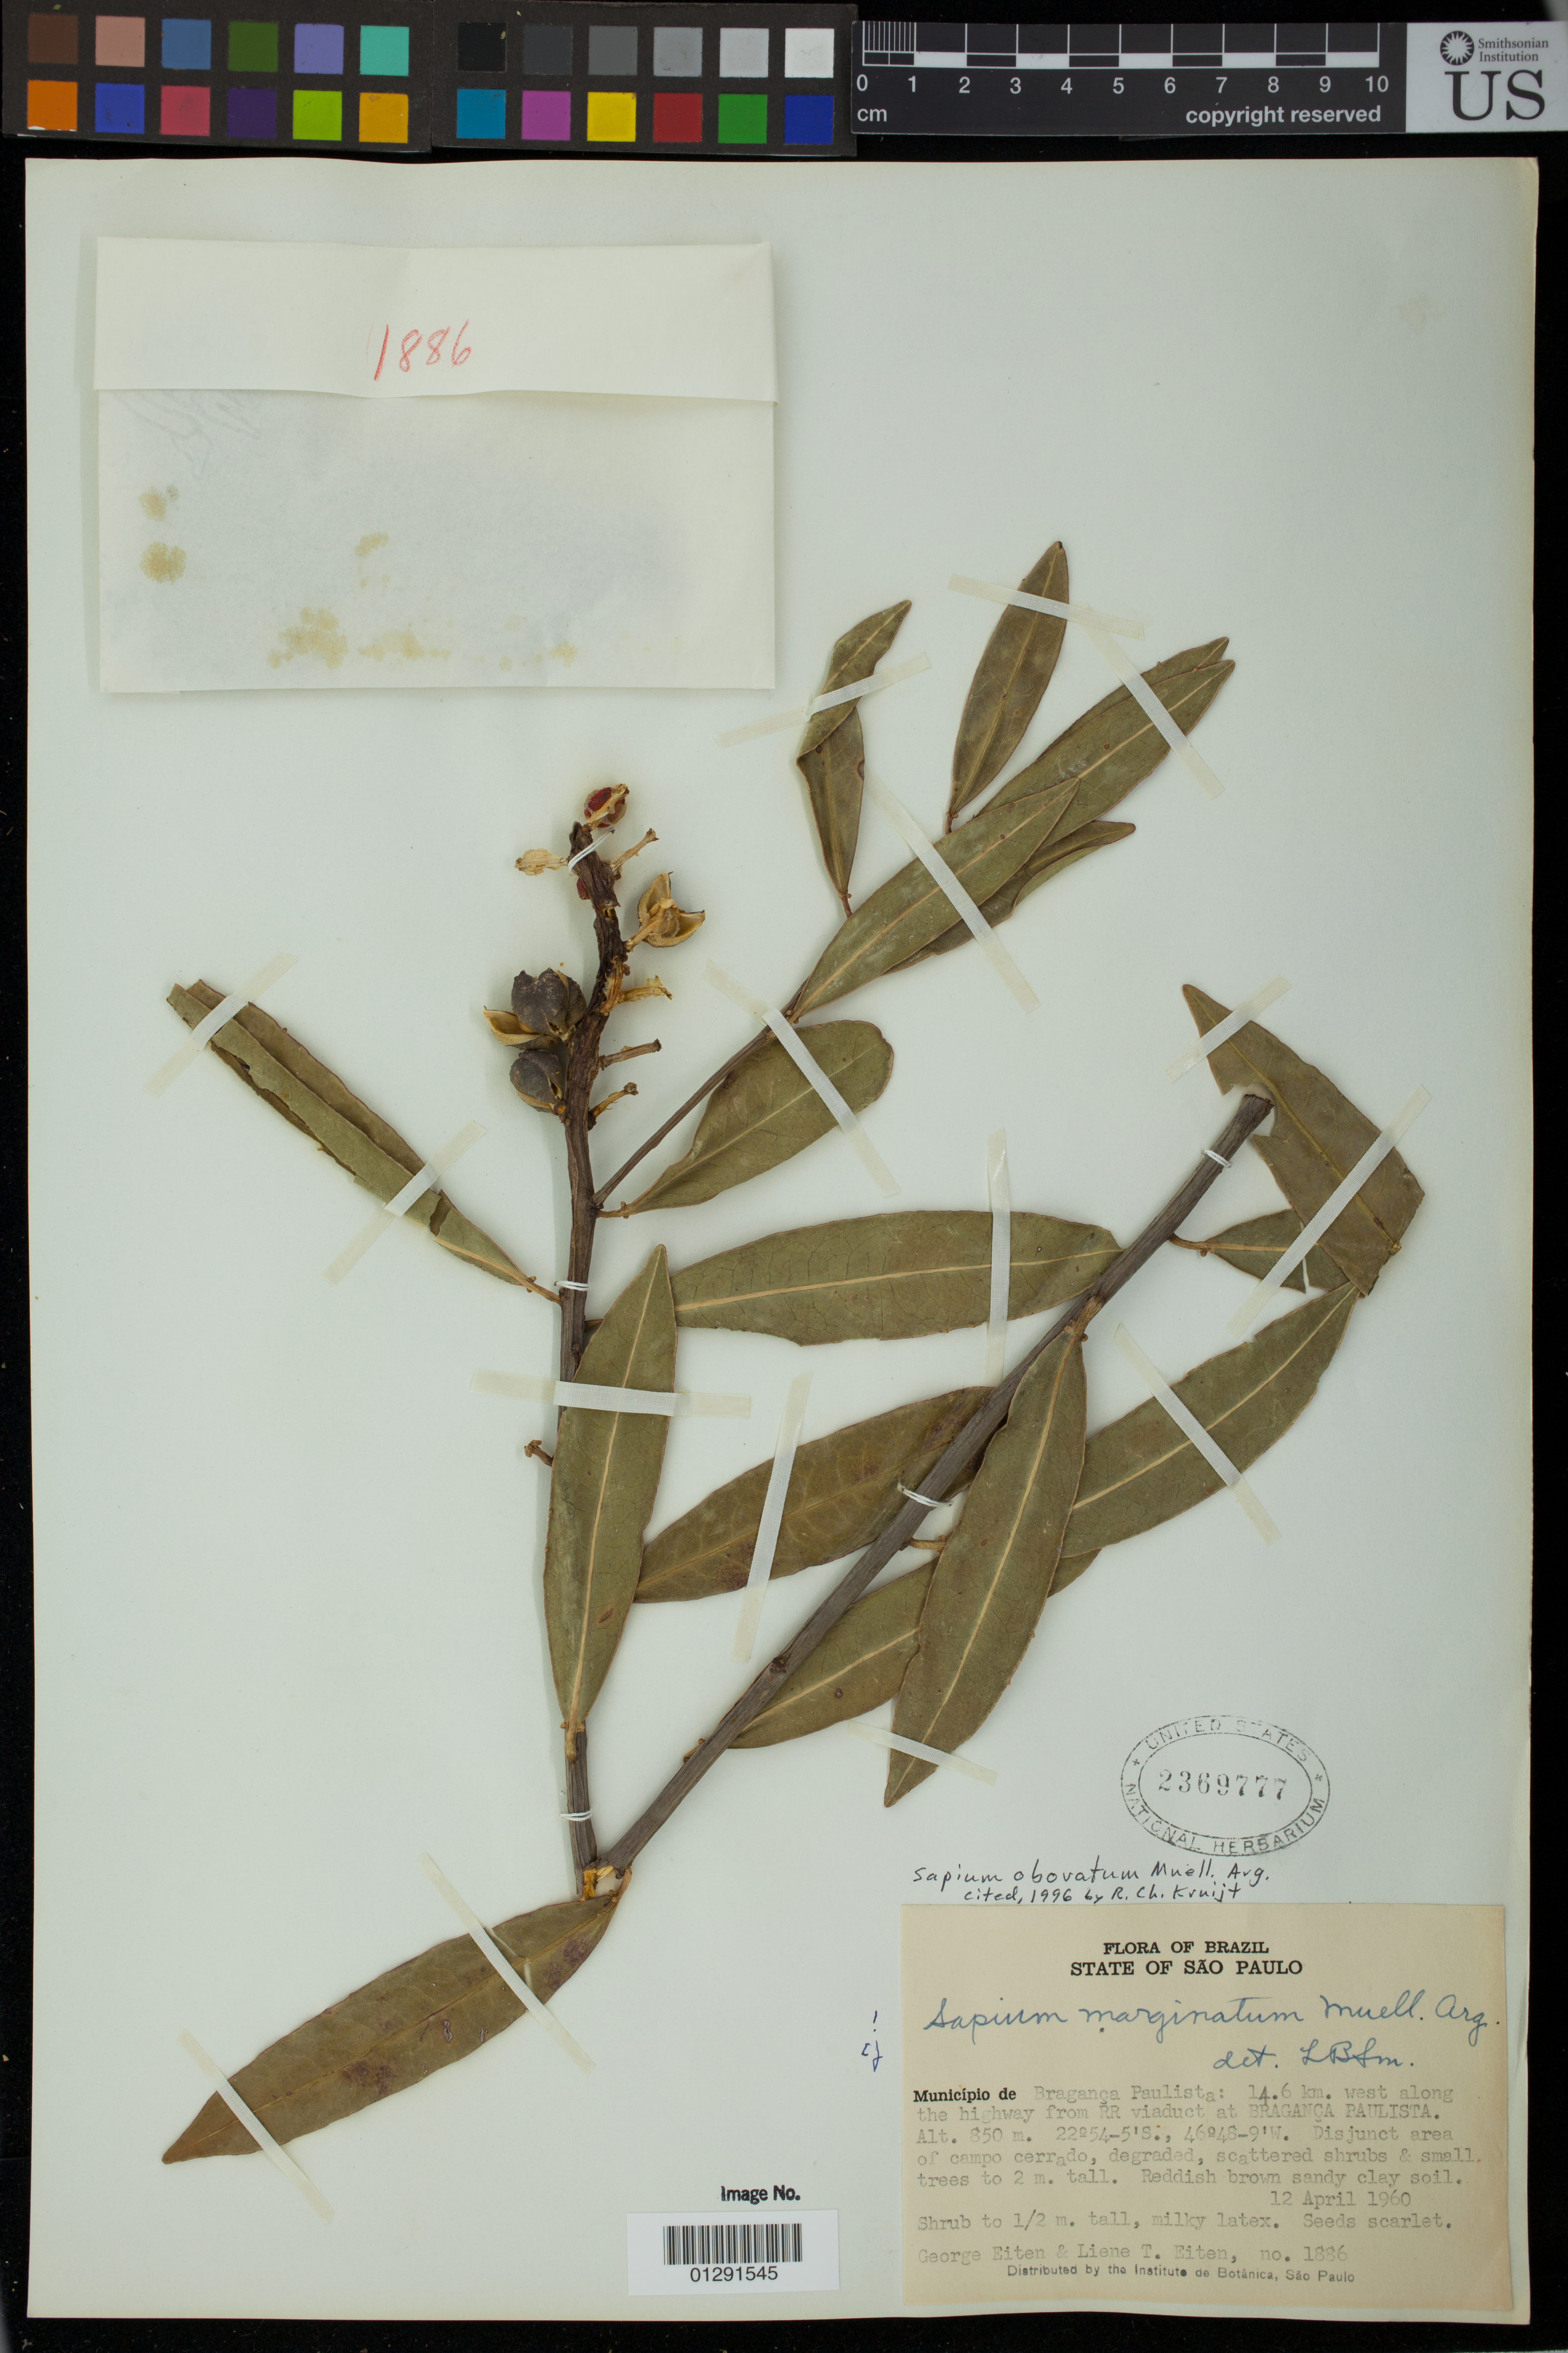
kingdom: Plantae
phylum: Tracheophyta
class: Magnoliopsida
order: Malpighiales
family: Euphorbiaceae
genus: Sapium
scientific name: Sapium obovatum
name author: Klotzsch ex Müll. Arg.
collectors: G. Eiten & L. T. Eiten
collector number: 1886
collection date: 1960-04-12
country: Brazil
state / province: Sao Paulo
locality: Municipio de Braganca Paulista: 14.6 kilometers west, along the highway, from RR viaduct at Braganca Paulista.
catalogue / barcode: US 2369777